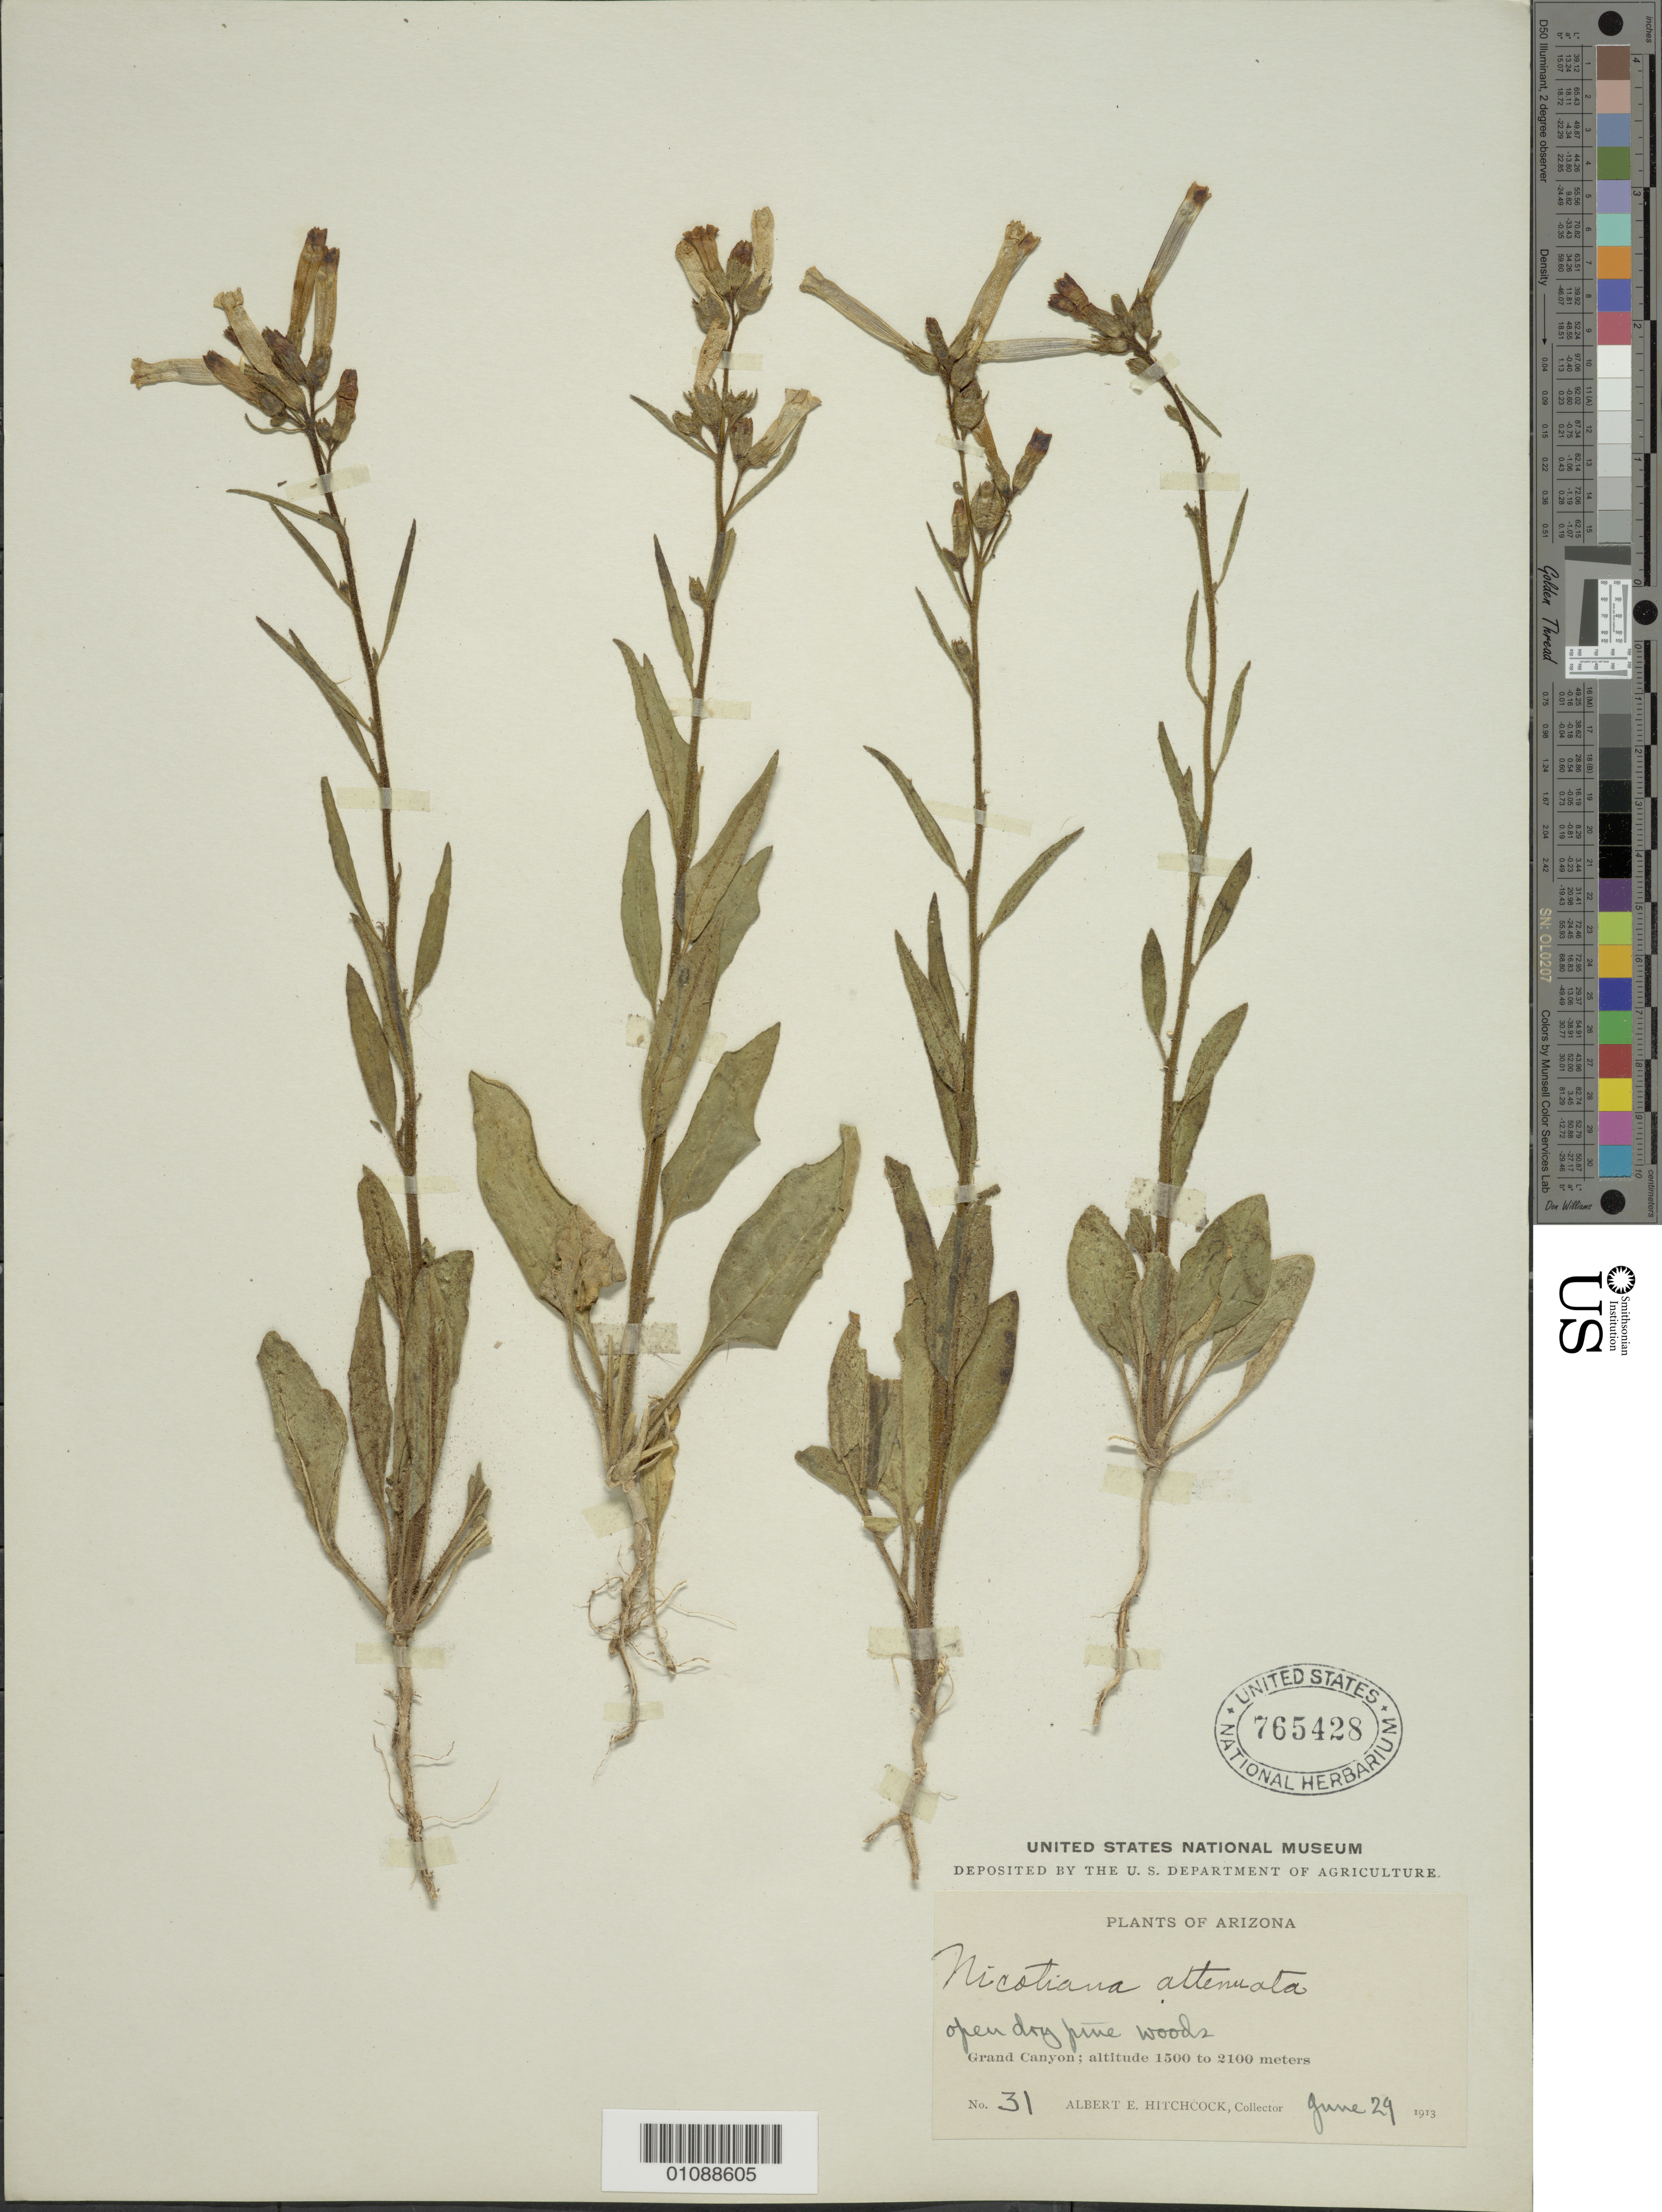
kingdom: Plantae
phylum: Tracheophyta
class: Magnoliopsida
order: Solanales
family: Solanaceae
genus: Nicotiana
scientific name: Nicotiana attenuata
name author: Torr. ex S. Watson in C. King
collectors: A. Hitchcock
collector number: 31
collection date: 1913-06-29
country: United States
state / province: Arizona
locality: Grand Canyon.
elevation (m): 1500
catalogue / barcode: US 765428